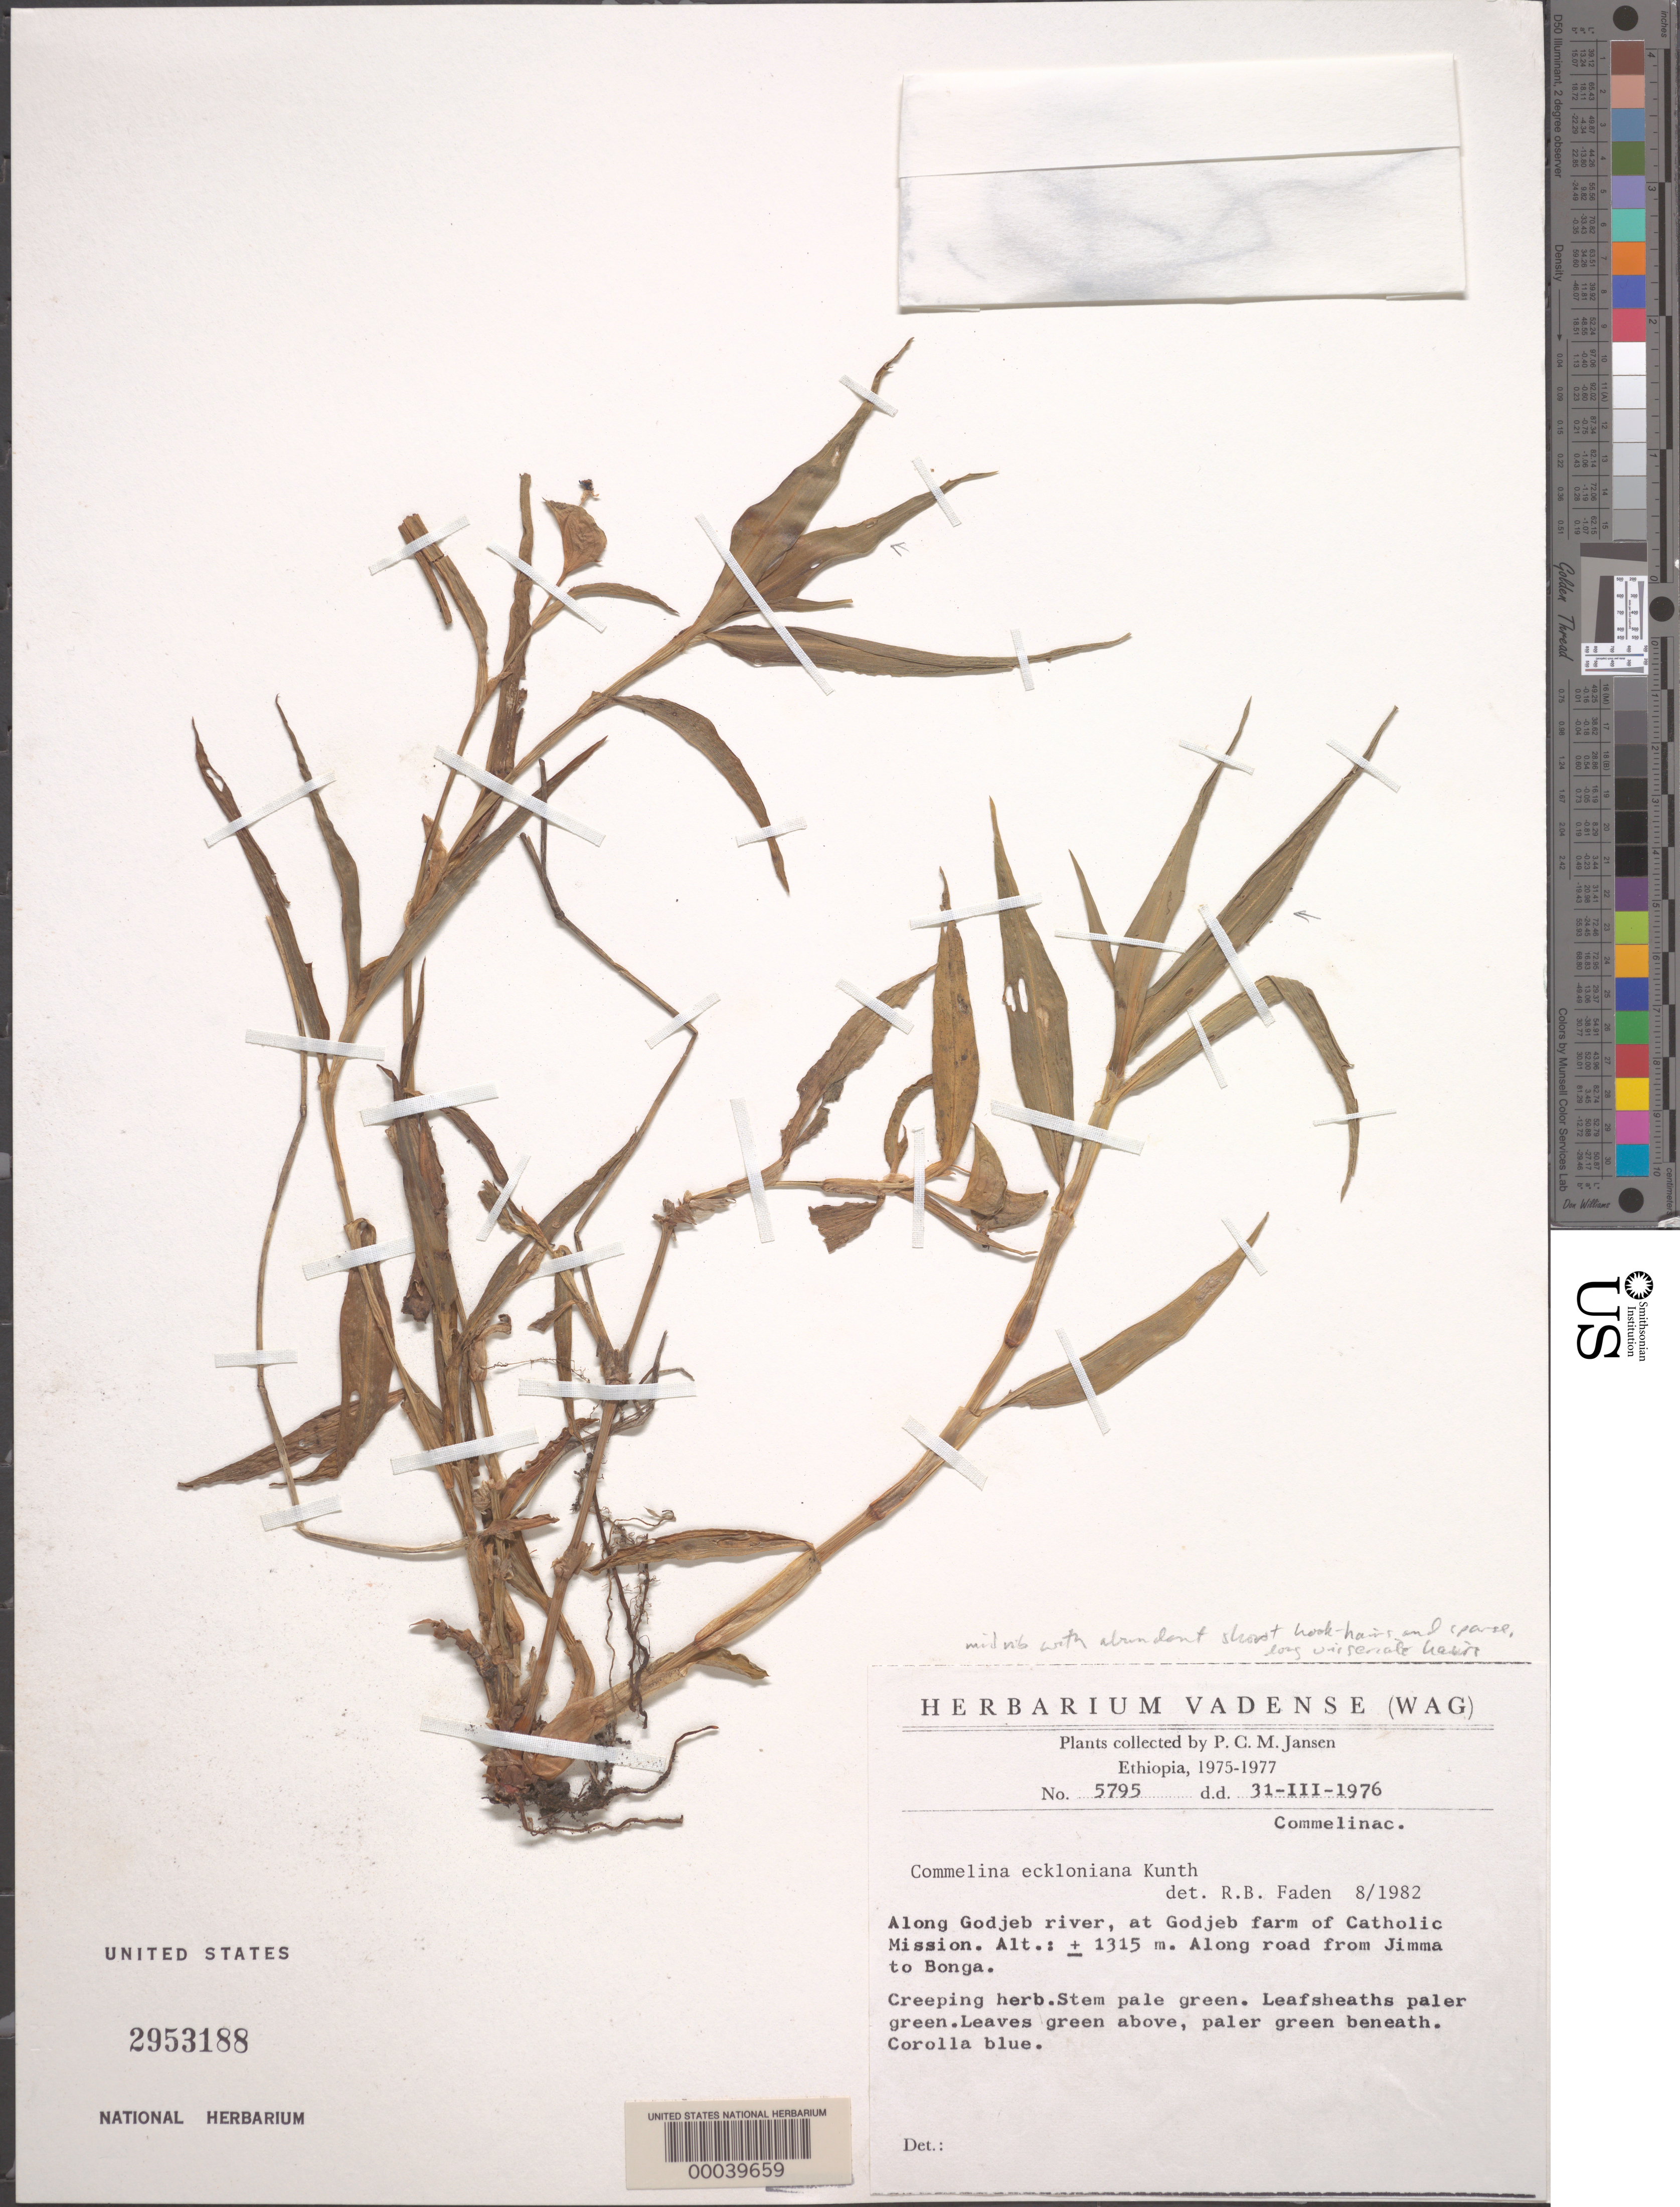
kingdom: Plantae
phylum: Tracheophyta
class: Liliopsida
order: Commelinales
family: Commelinaceae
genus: Commelina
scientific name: Commelina eckloniana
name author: Kunth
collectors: P. Jansen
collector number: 5795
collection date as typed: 31 Mar 1976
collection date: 1976-03-31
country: Ethiopia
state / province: Oromiya / South West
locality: Godjeb river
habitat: Roadside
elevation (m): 1315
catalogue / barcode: US 2953188